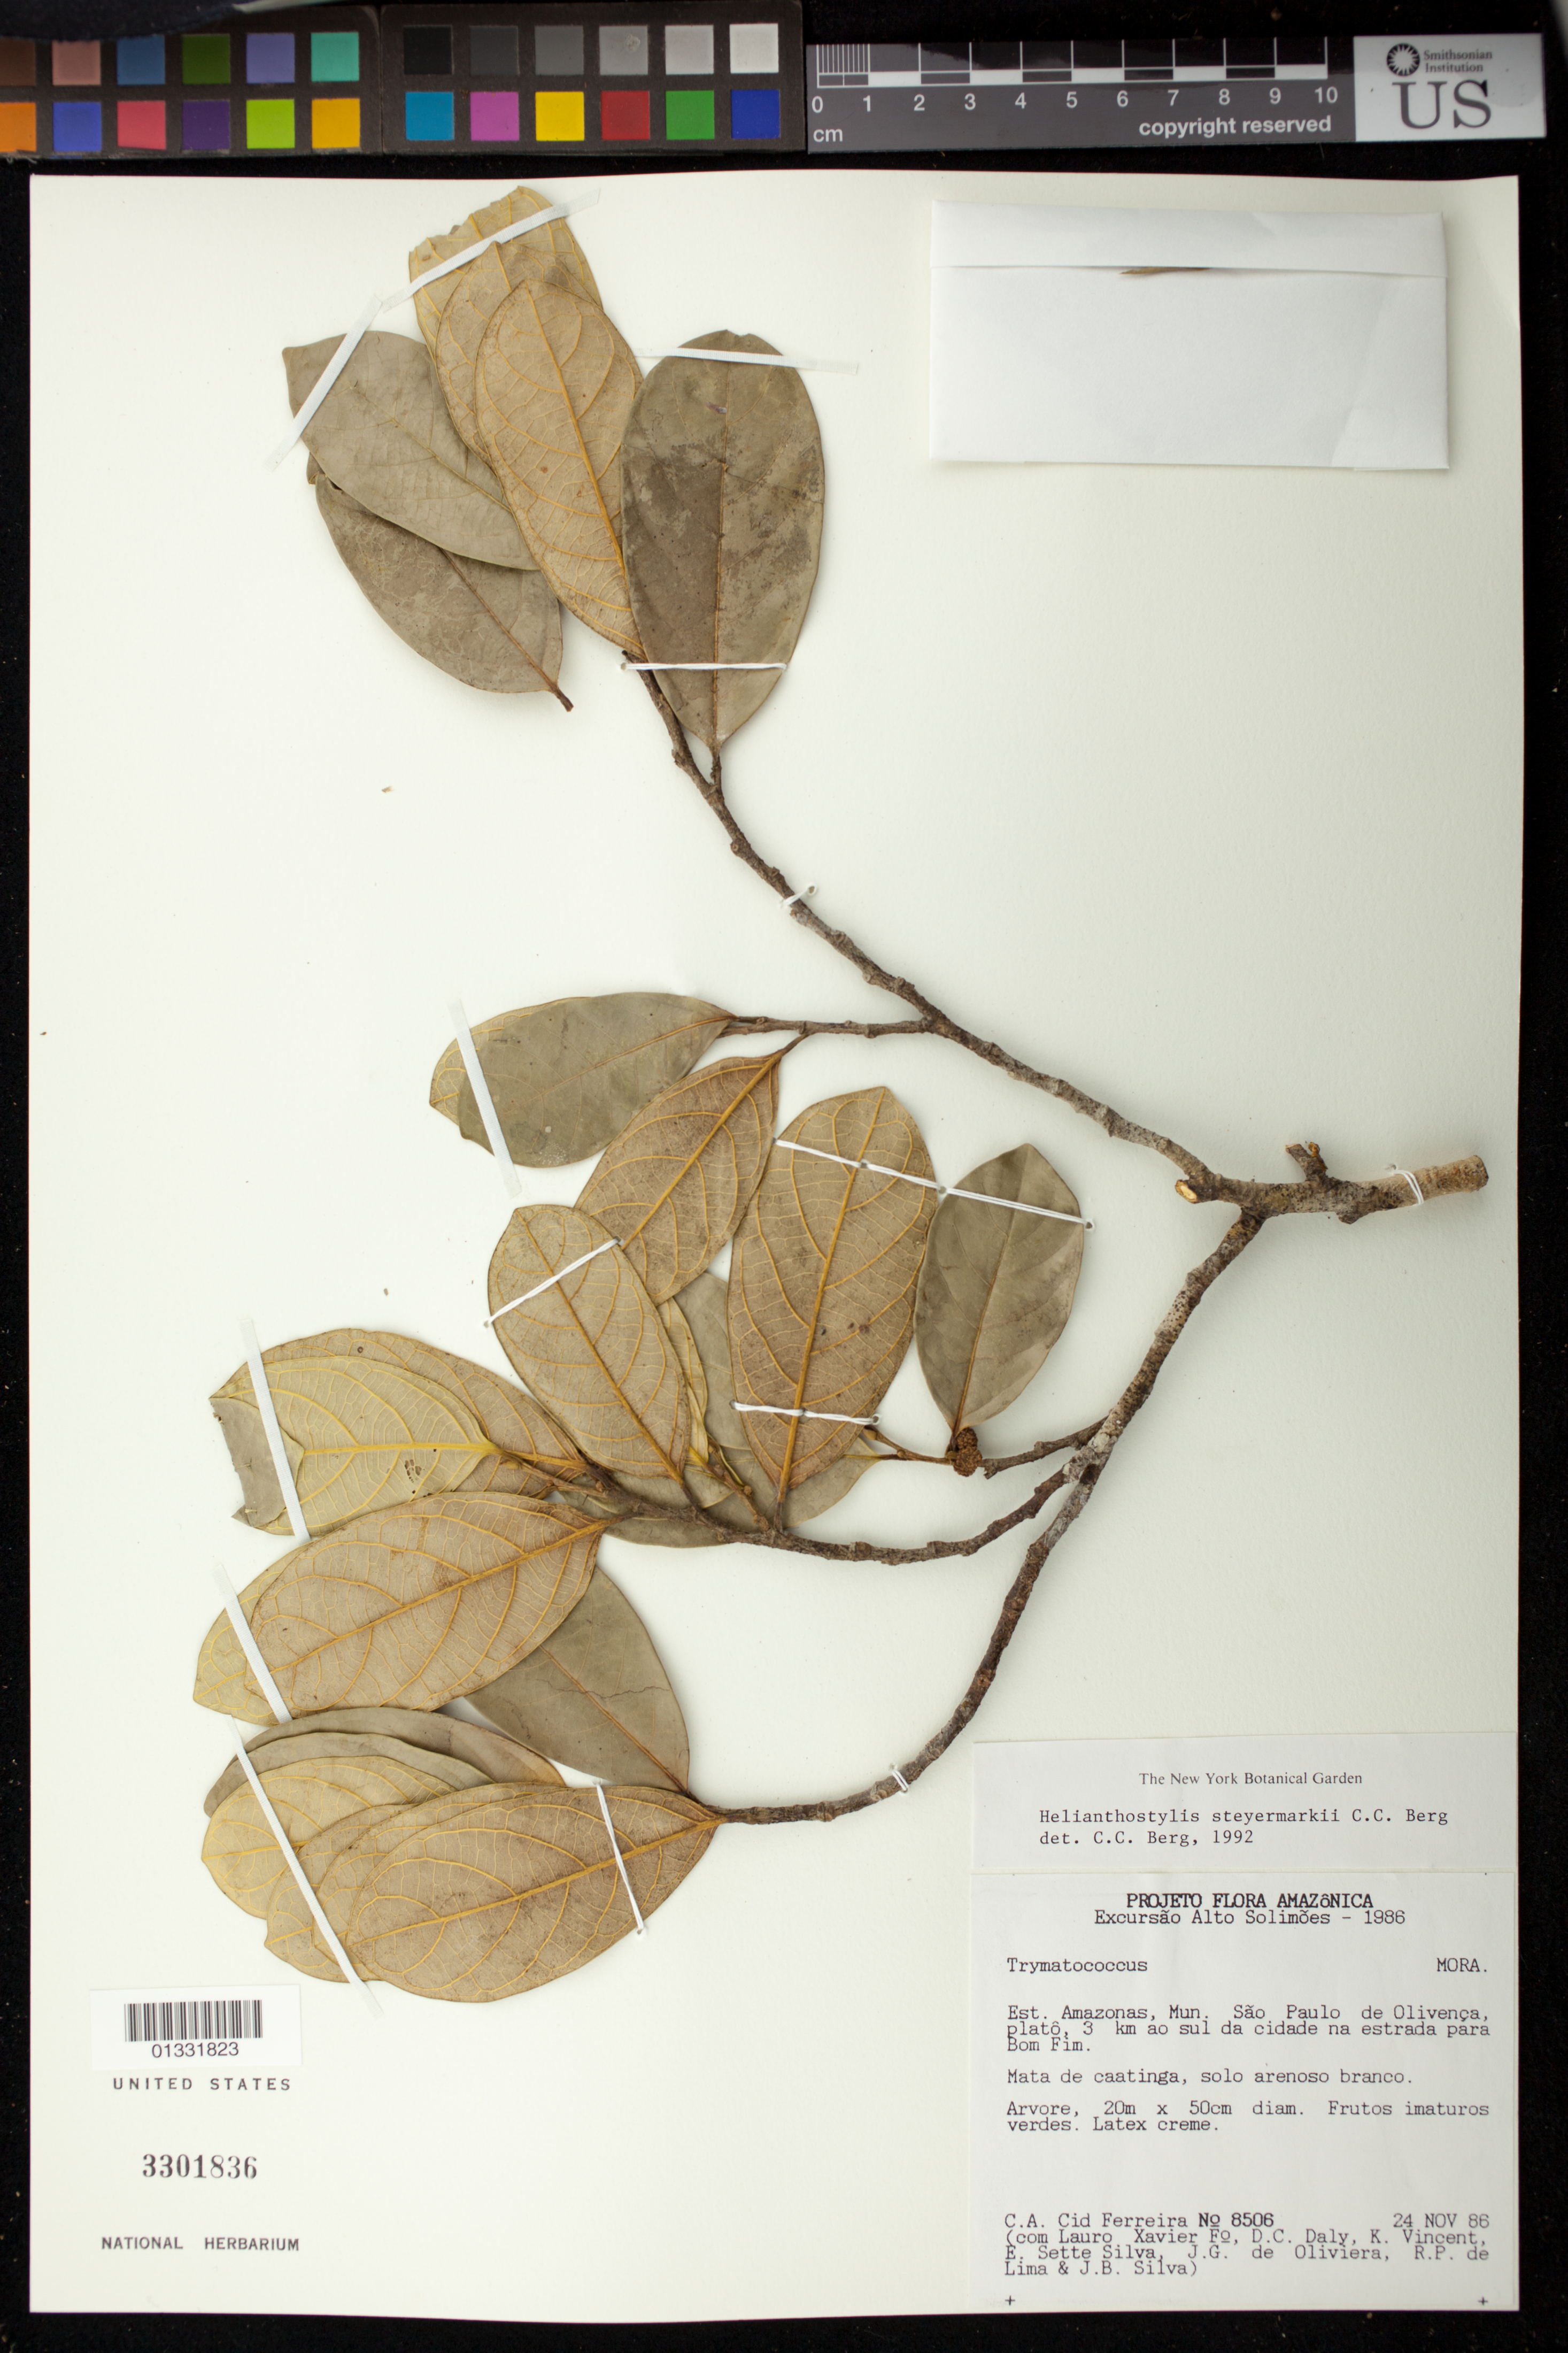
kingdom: Plantae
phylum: Tracheophyta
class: Magnoliopsida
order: Rosales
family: Moraceae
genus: Brosimum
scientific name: Brosimum steyermarkii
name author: (C.C. Berg) E. M. Gardner & Zerega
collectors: C. A. Cid Ferreira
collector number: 8506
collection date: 1986-11-24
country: Brazil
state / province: Amazonas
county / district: São Paulo de Olivença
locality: Platô, 3km ao sul da cidade na estrada para Bom Fim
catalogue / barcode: US 3301836